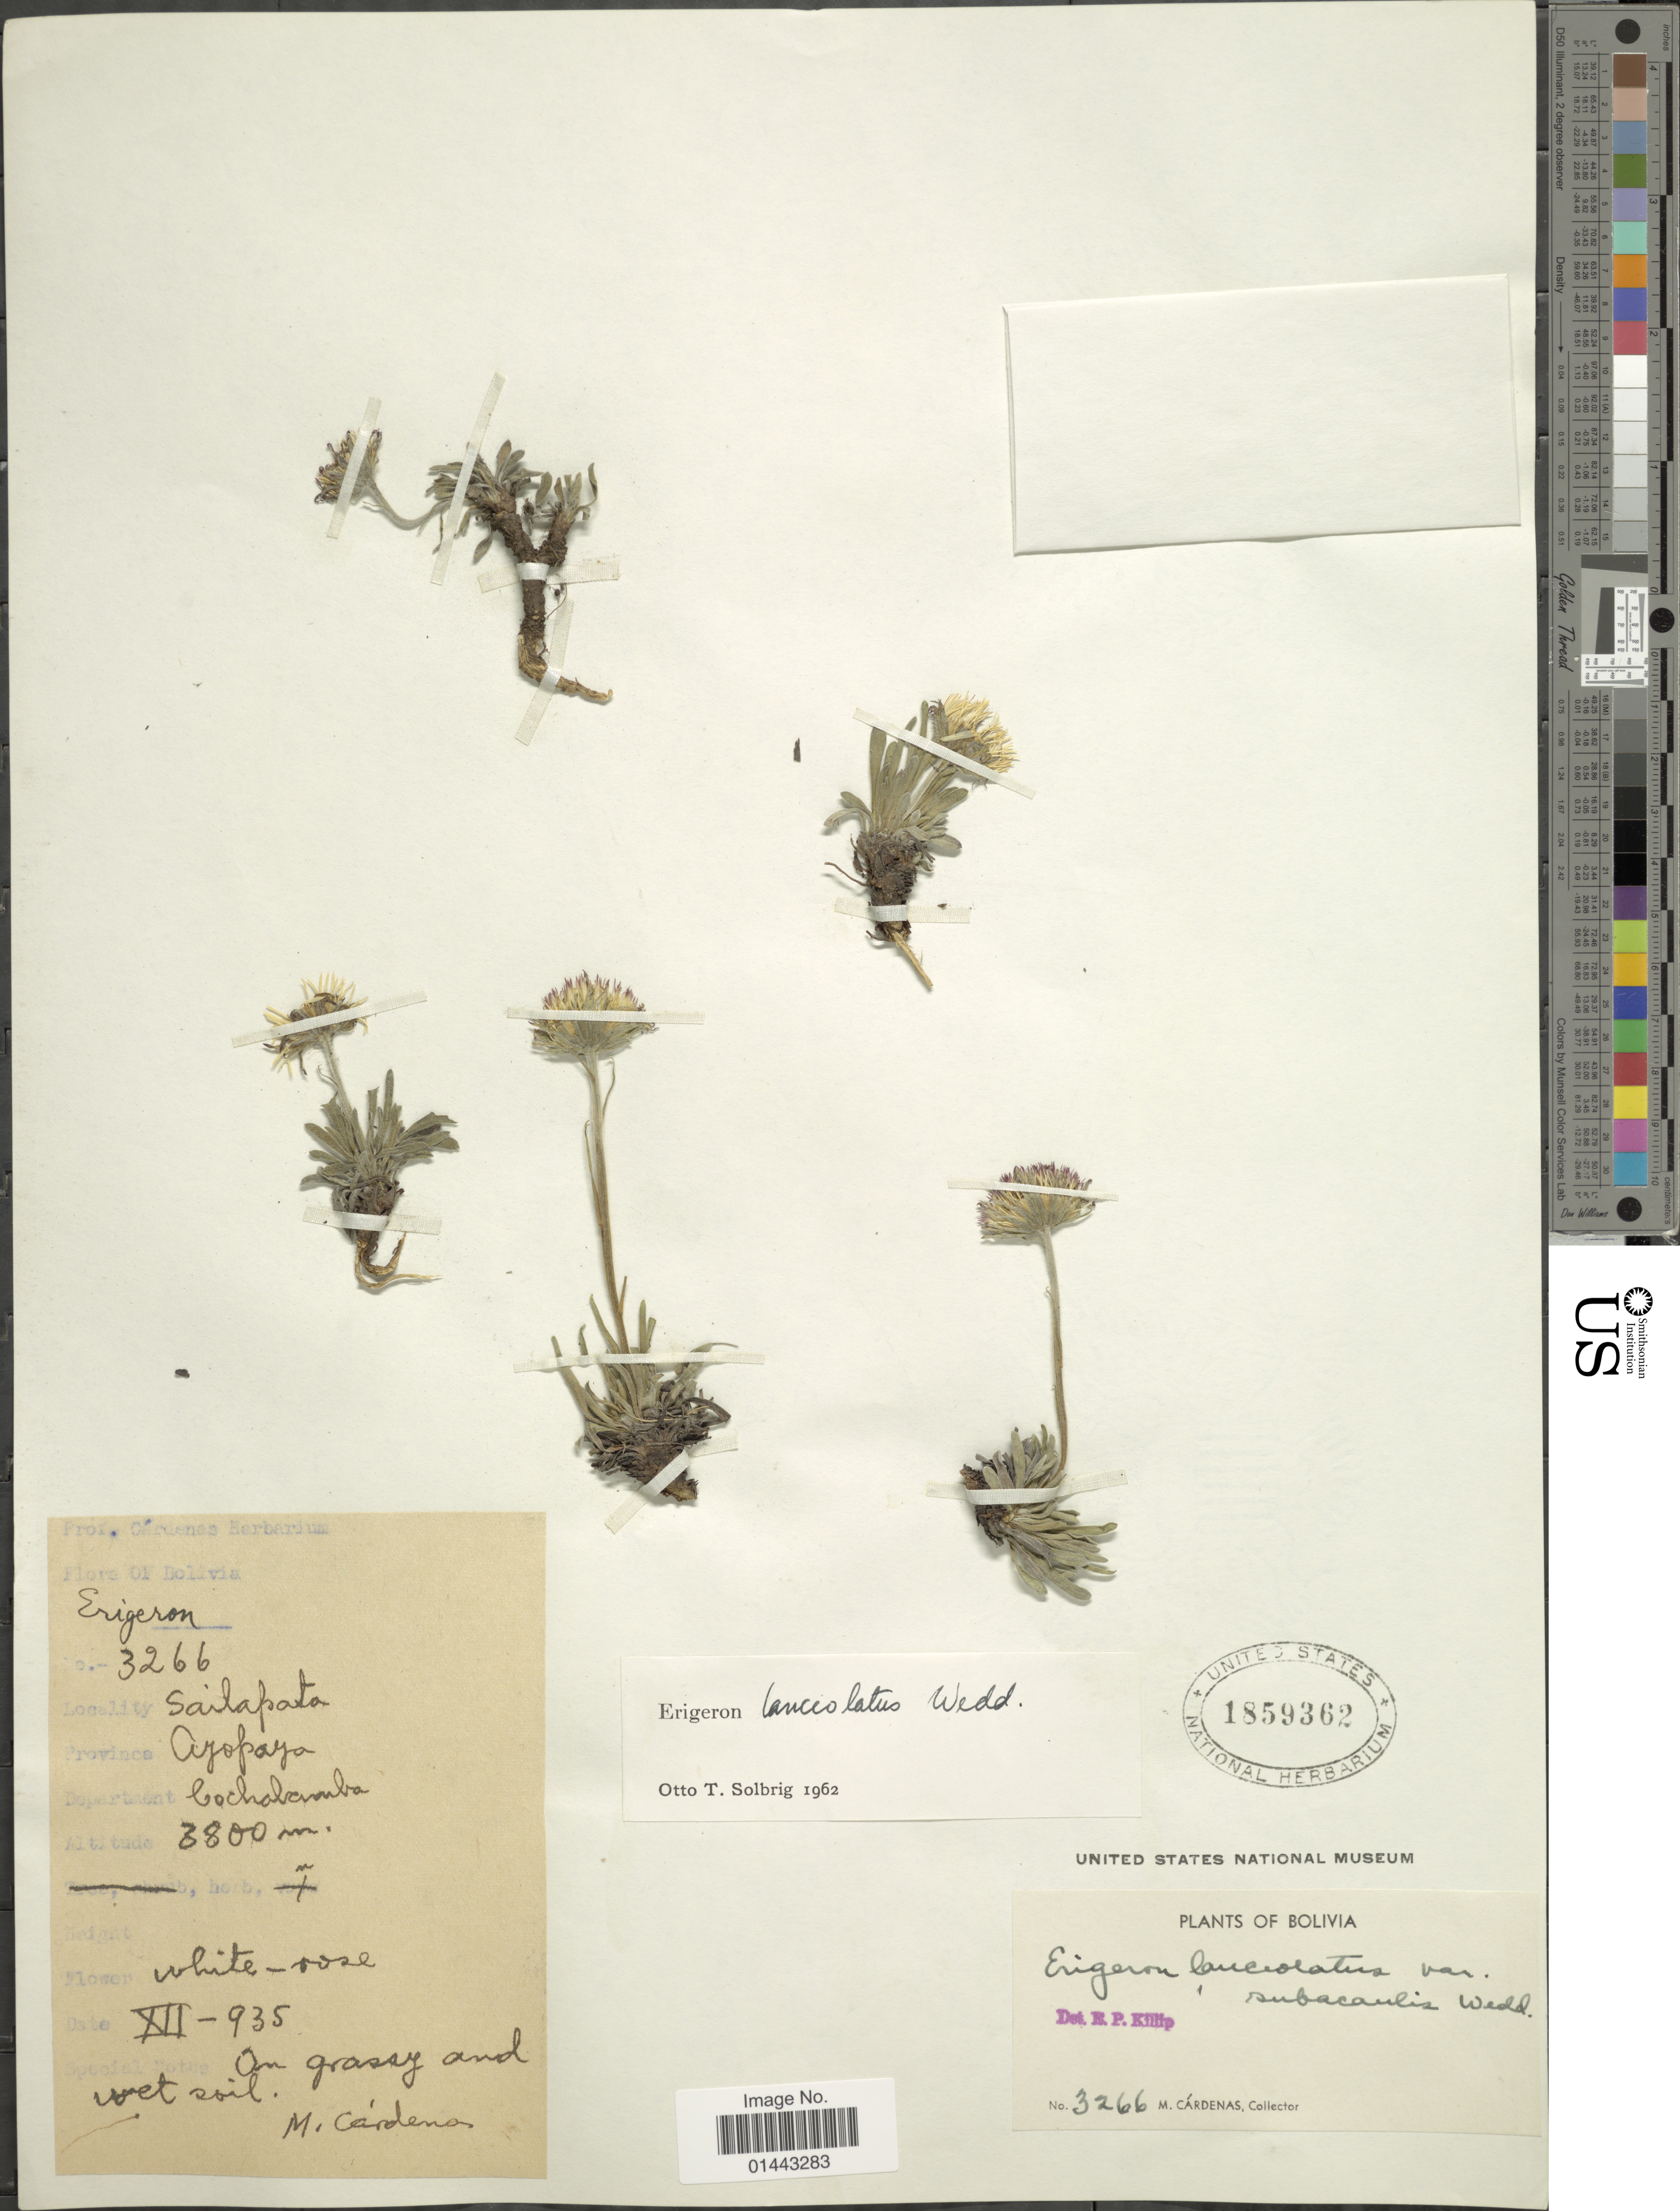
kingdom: Plantae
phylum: Tracheophyta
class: Magnoliopsida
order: Asterales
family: Asteraceae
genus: Erigeron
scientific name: Erigeron lanceolatus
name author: Wedd.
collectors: M. Cárdenas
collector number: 3266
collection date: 1935-12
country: Bolivia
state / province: Cochabamba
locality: Sailapata, Province Aypoaya.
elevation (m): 3800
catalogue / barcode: US 1859362